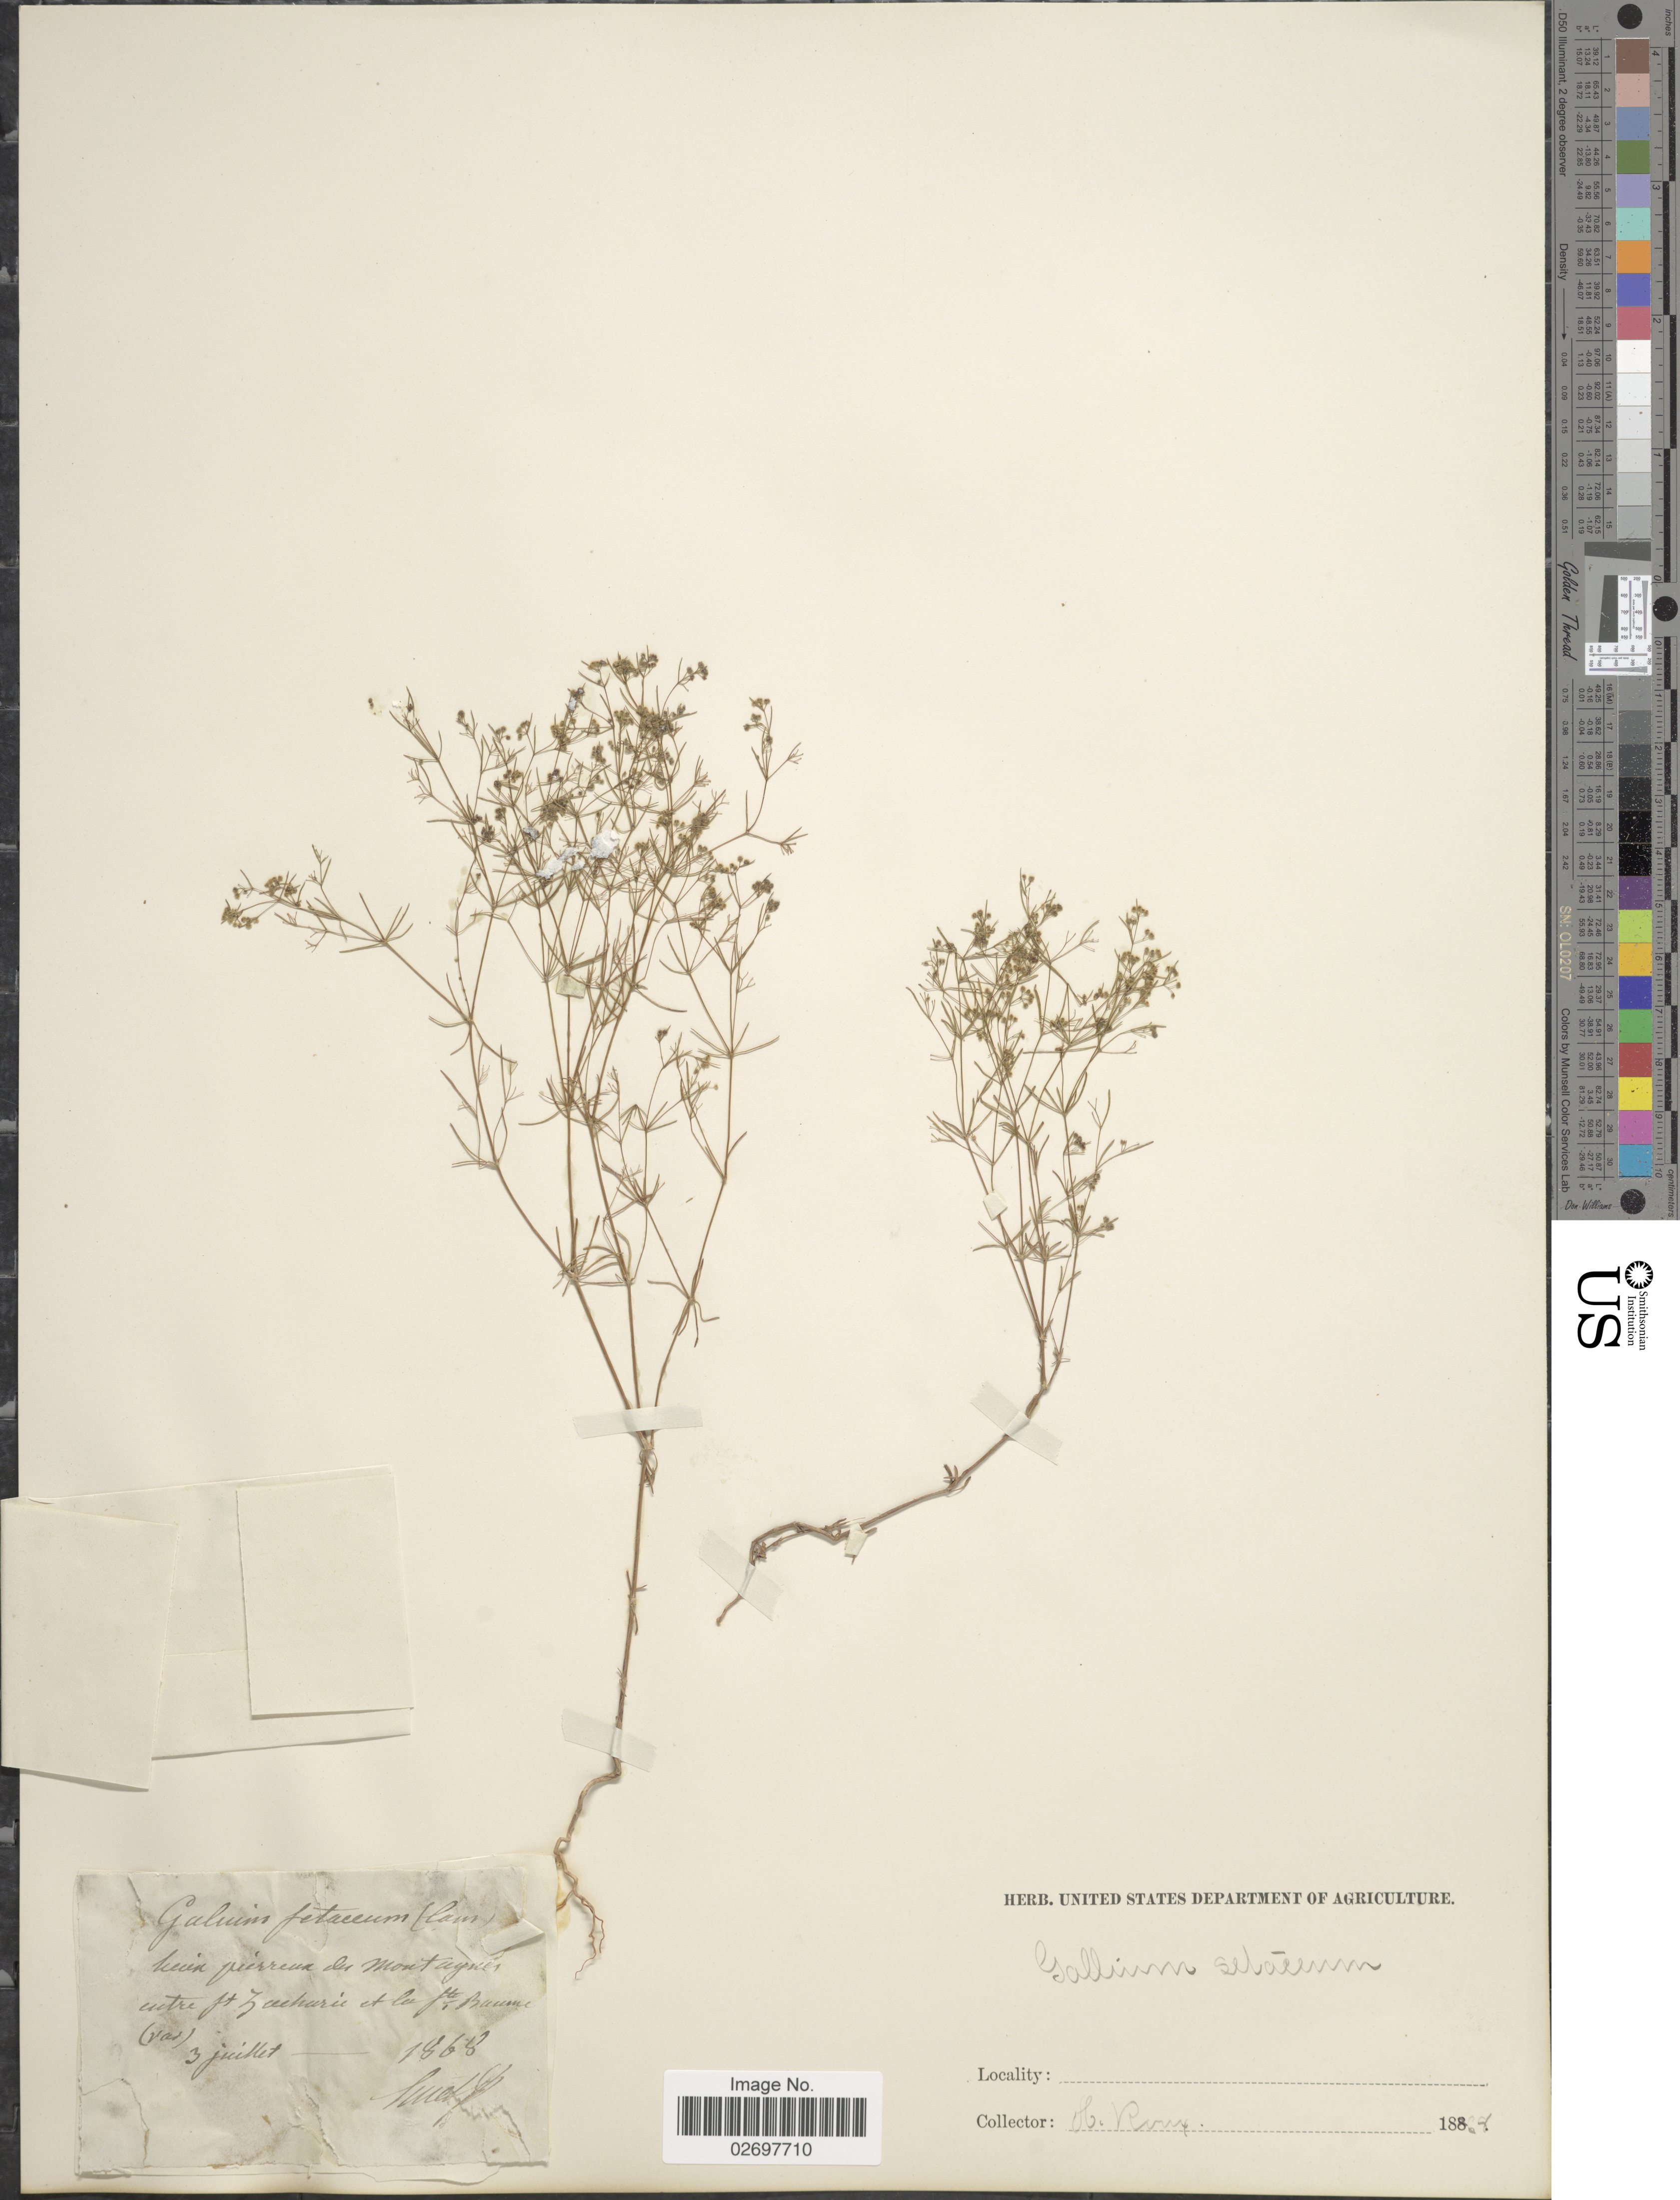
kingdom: Plantae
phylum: Tracheophyta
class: Magnoliopsida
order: Gentianales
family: Rubiaceae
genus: Galium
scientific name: Galium setaceum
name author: Lam.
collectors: H. Roux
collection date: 1868-07-07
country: France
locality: Montagnes entre St. Zacharie et la Ste. Baume